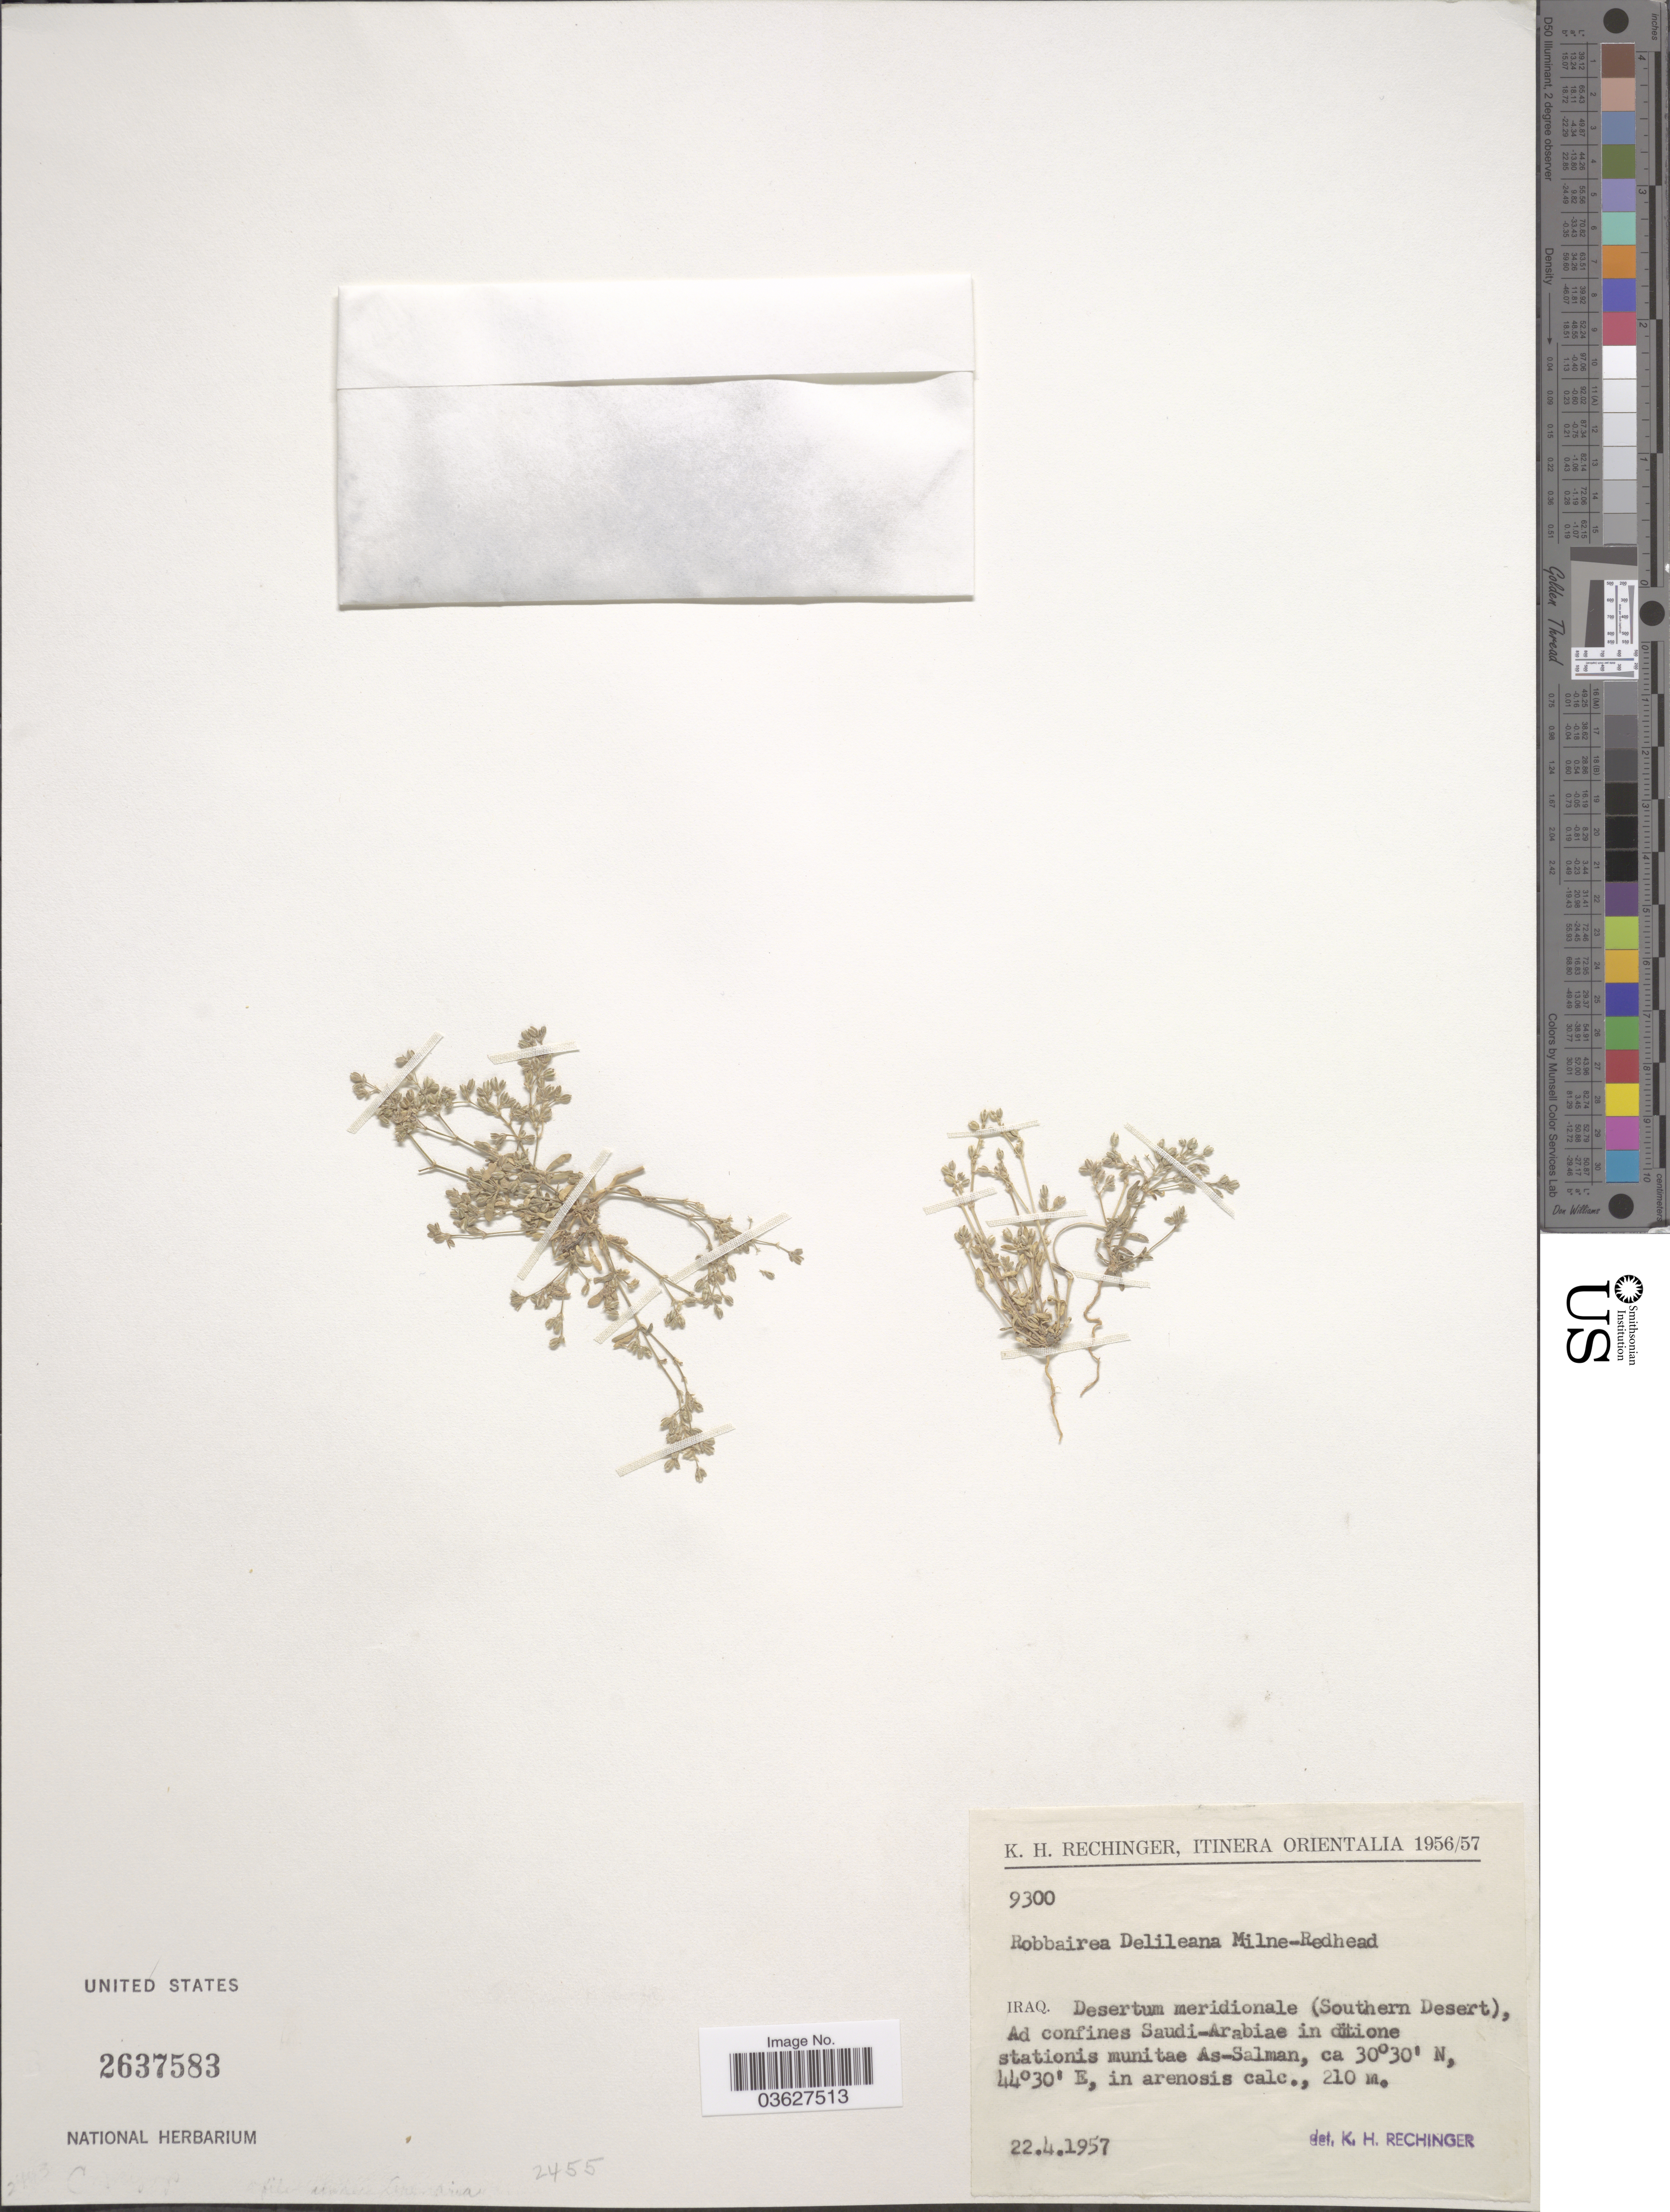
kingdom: Plantae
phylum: Tracheophyta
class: Magnoliopsida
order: Caryophyllales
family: Caryophyllaceae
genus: Polycarpaea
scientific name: Polycarpaea robbairea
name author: (Kuntze) Greuter & Burdet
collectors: K. H. Rechinger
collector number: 9300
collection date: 1957-04-22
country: Iraq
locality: Itinera Orientalia. Desertum meridionale (Southern Desert), Ad confines Saudi-Arabiæ in ditione stationis munitae As-Salman.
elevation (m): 210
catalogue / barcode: US 2637583